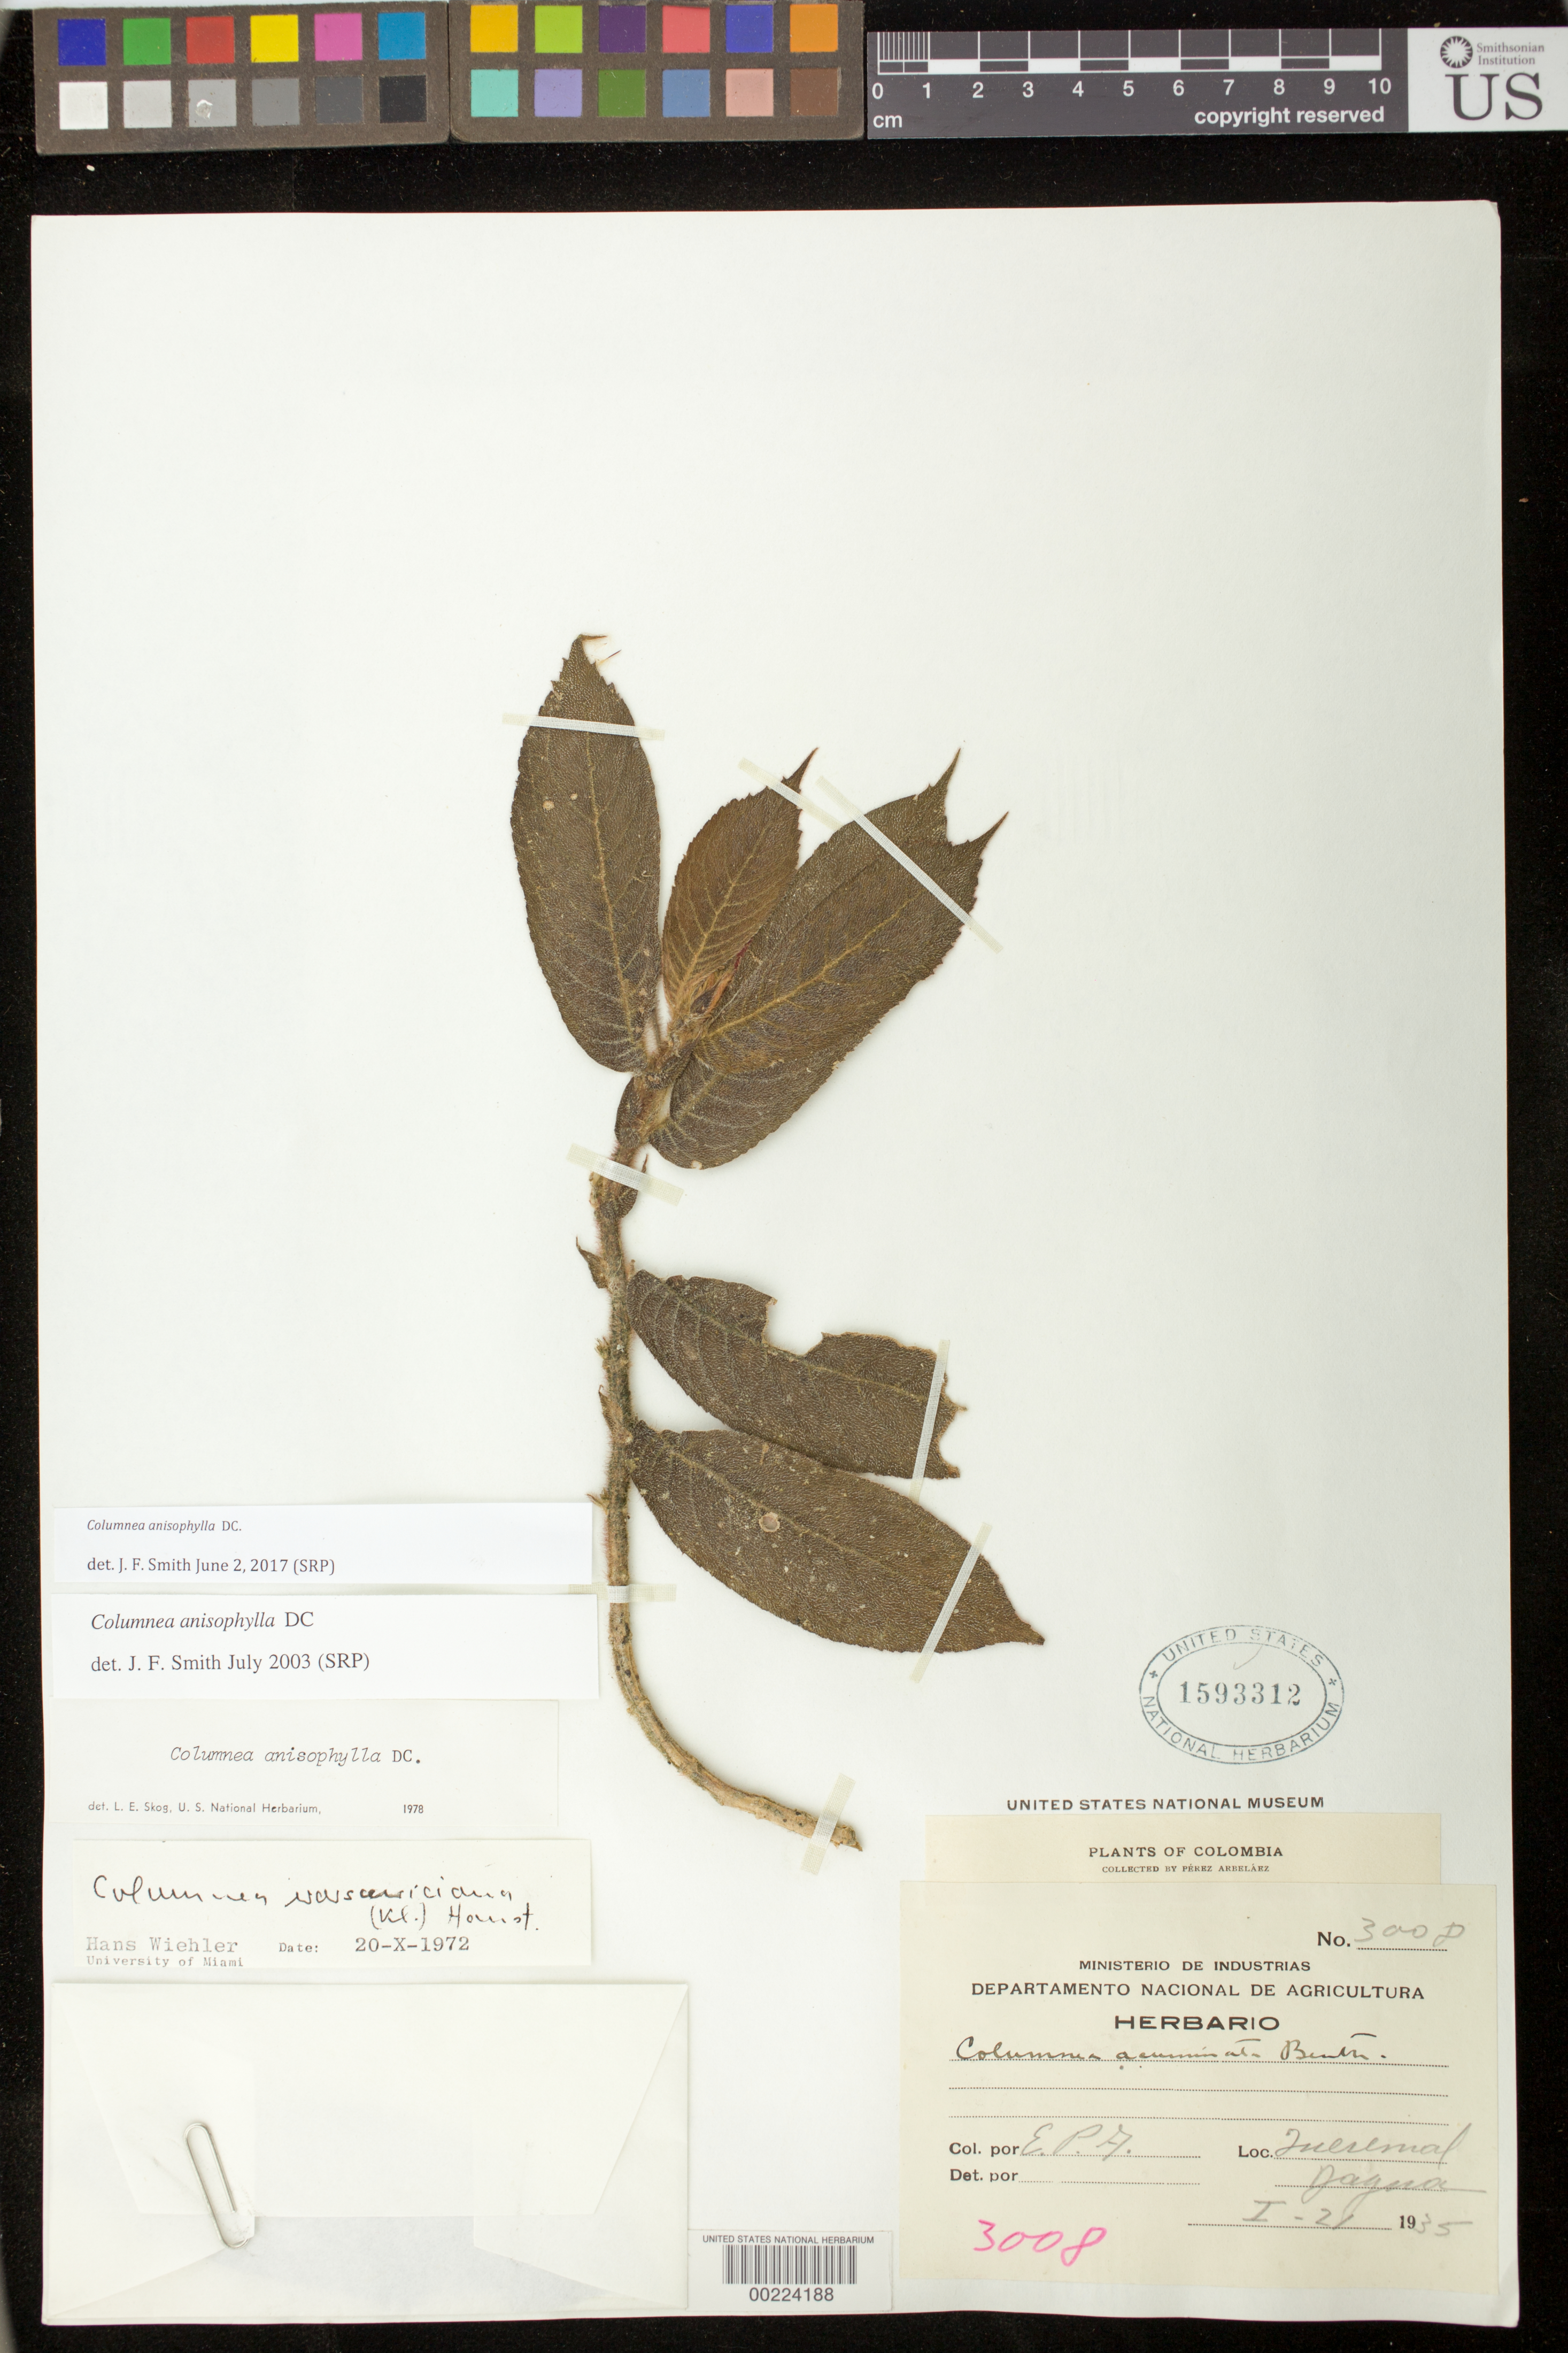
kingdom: Plantae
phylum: Tracheophyta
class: Magnoliopsida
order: Lamiales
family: Gesneriaceae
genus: Columnea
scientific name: Columnea anisophylla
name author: DC.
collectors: E. Pérez Arbeláez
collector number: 3008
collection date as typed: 21 Jan 1935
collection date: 1935-01-21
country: Colombia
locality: Queslmal, Jagua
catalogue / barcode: US 1593312